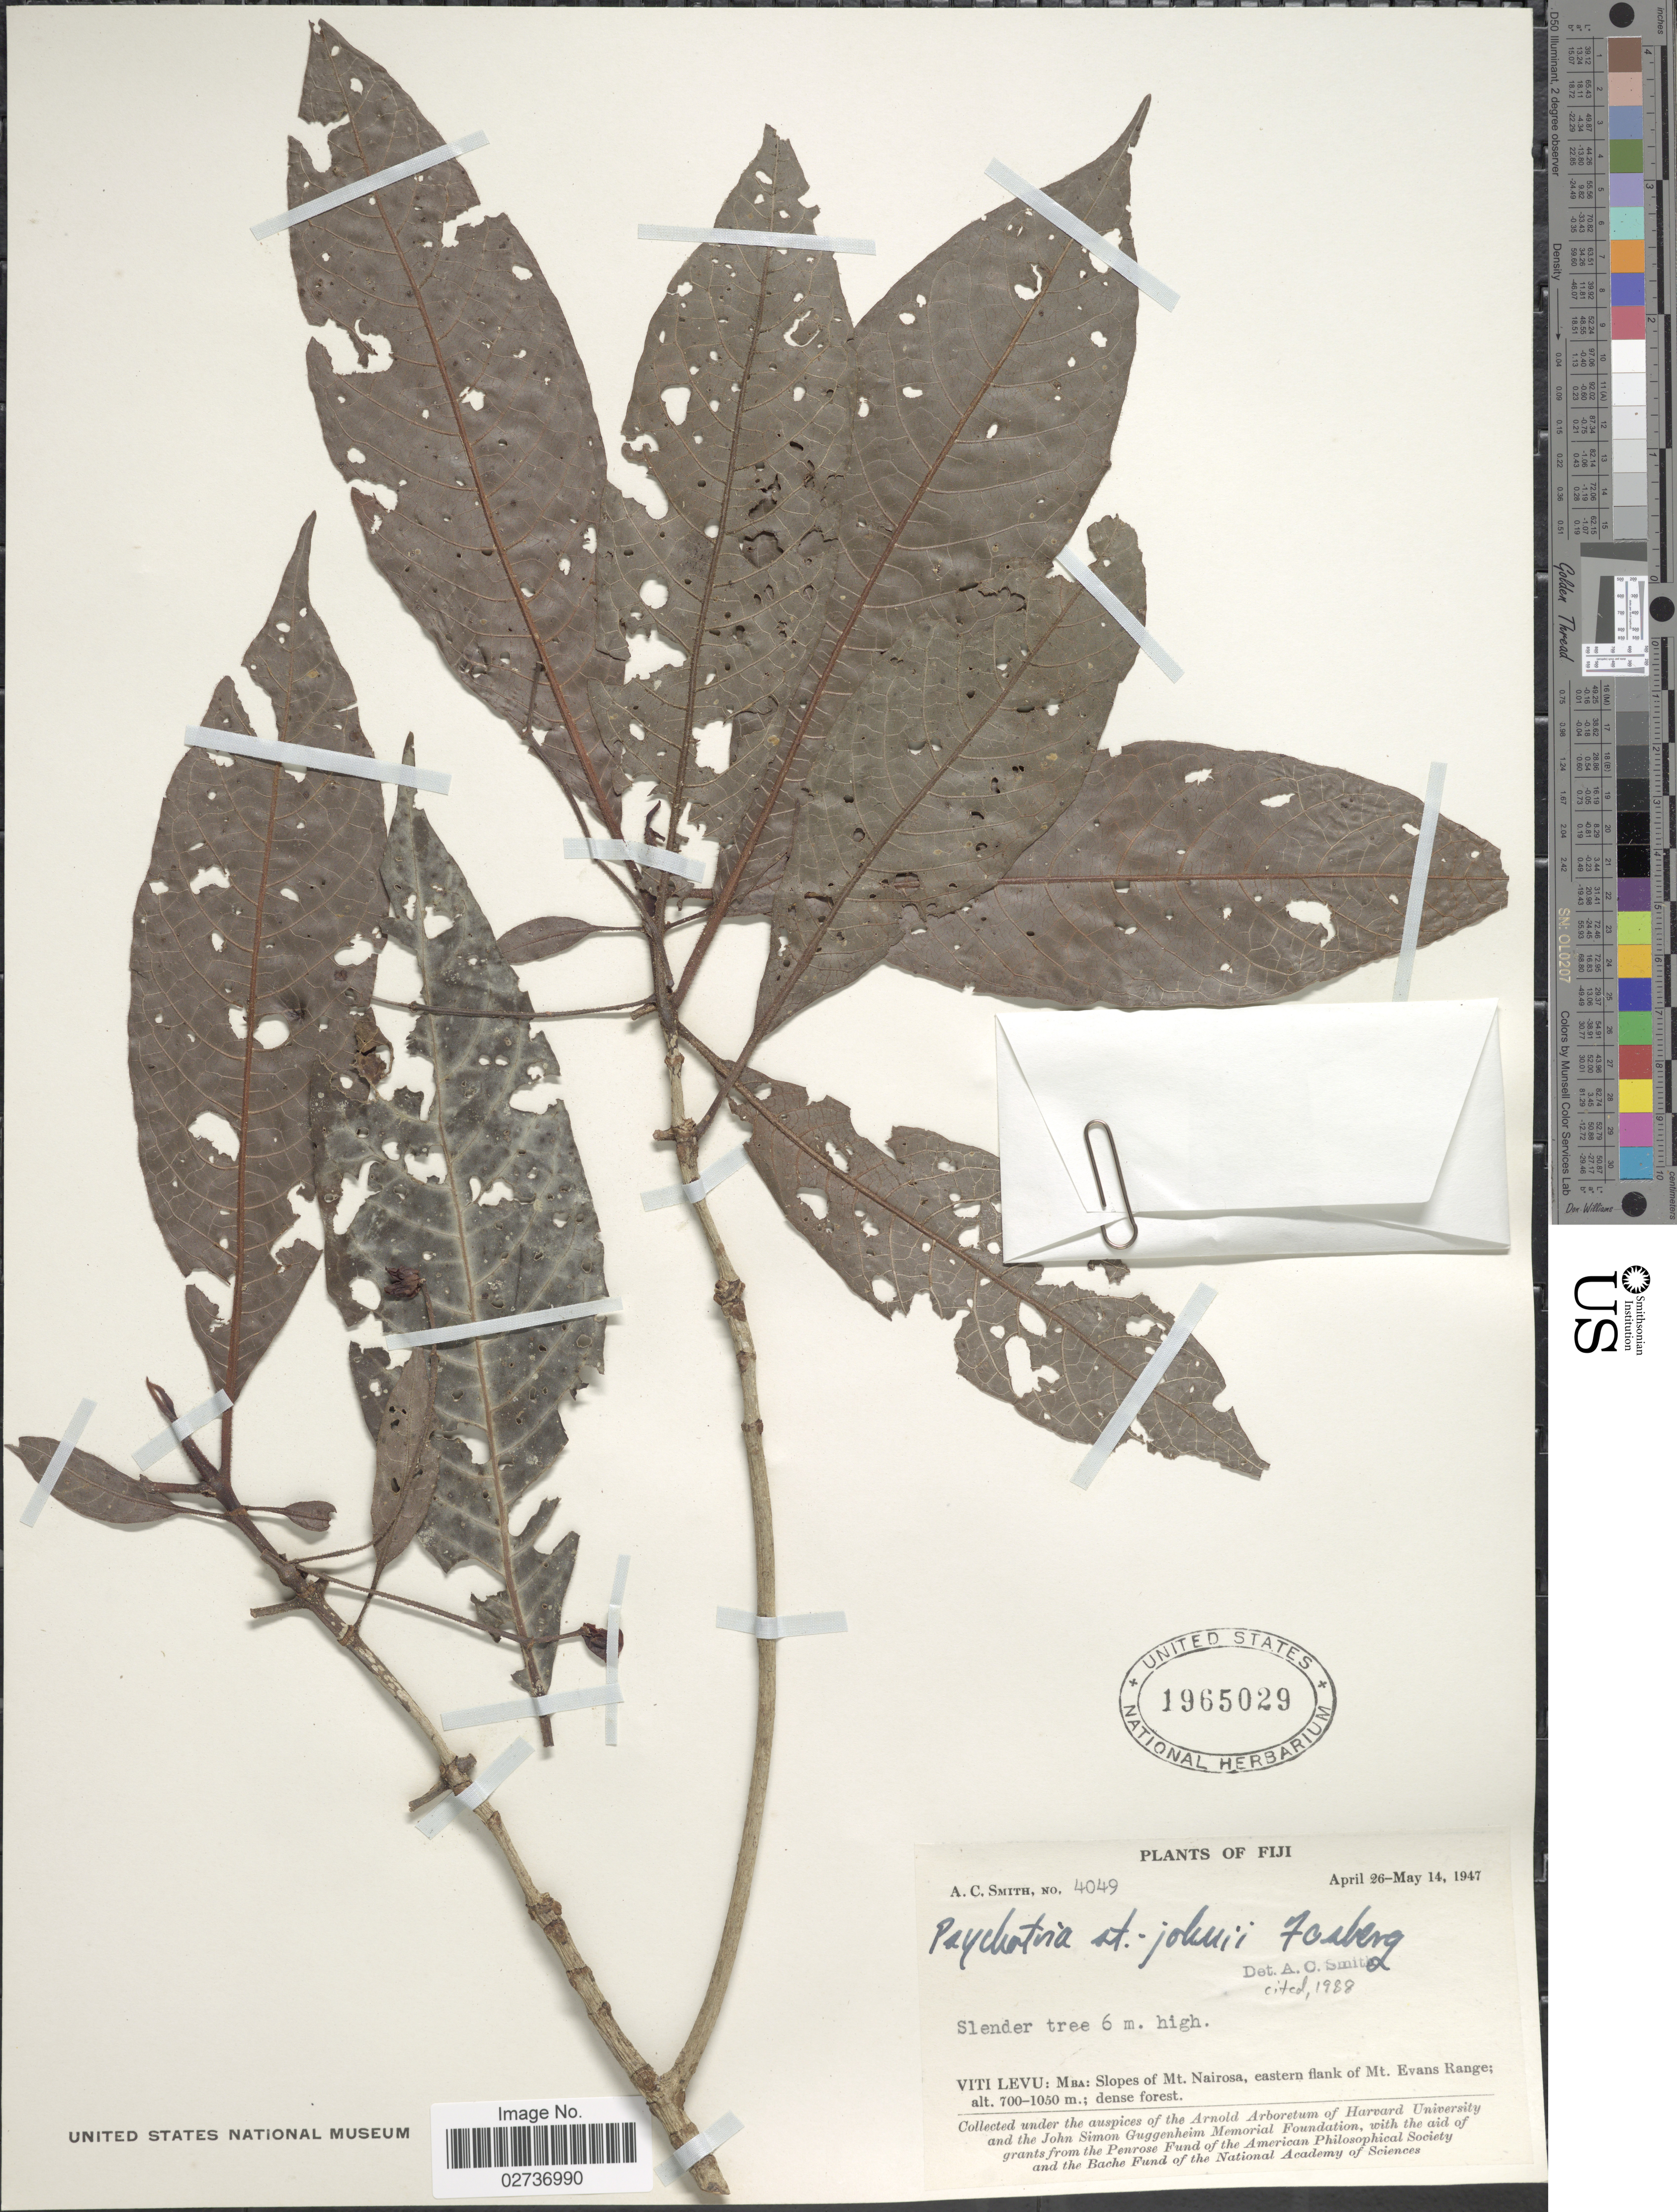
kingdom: Plantae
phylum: Tracheophyta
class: Magnoliopsida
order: Gentianales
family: Rubiaceae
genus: Psychotria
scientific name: Psychotria st.-johnii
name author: Fosberg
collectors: A. C. Smith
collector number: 4049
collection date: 1947-04-26/1947-05-14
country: Fiji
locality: Viti Levu: Mba: Slopes of Mt. Nairosa, eastern flank of Mt. Evans Range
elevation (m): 700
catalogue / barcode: US 1965029